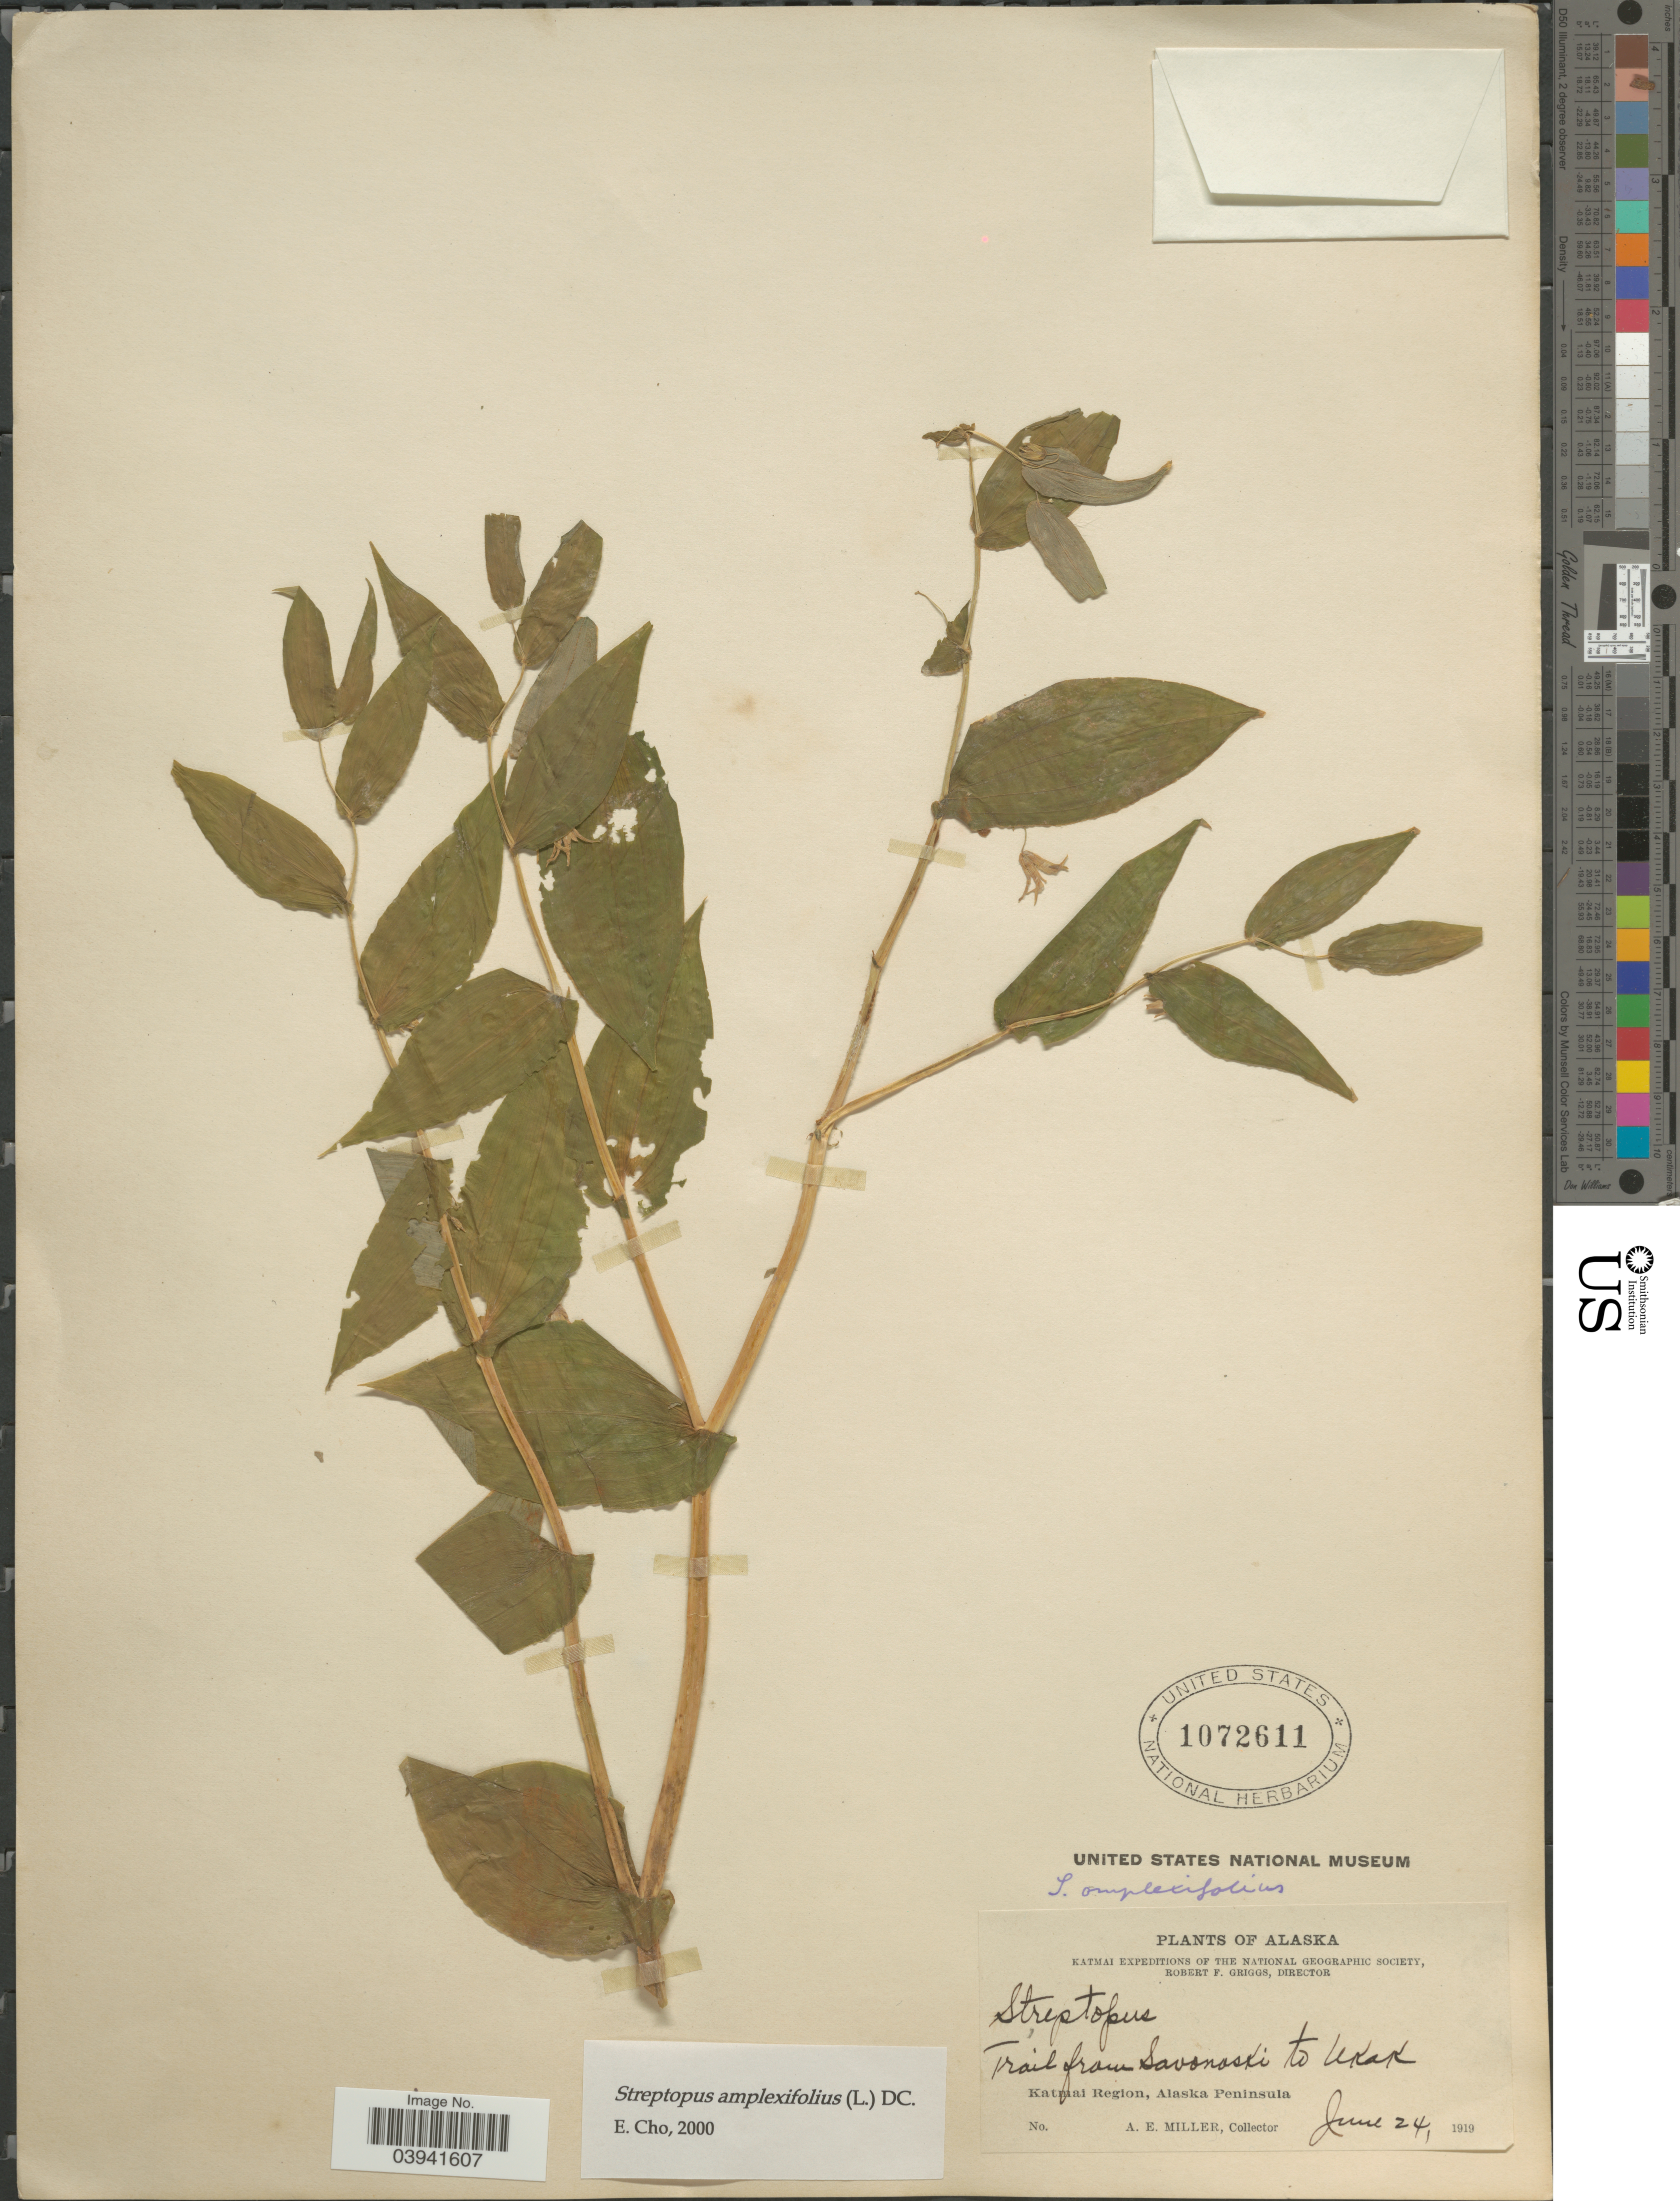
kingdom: Plantae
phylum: Tracheophyta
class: Liliopsida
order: Liliales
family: Liliaceae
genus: Streptopus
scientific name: Streptopus amplexifolius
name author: (L.) DC.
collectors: A. E. Miller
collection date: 1919-06-24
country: United States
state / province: Alaska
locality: Trail from Savonoski to Ukak. Katmai Region, Alaska Peninsula.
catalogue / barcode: US 1072611